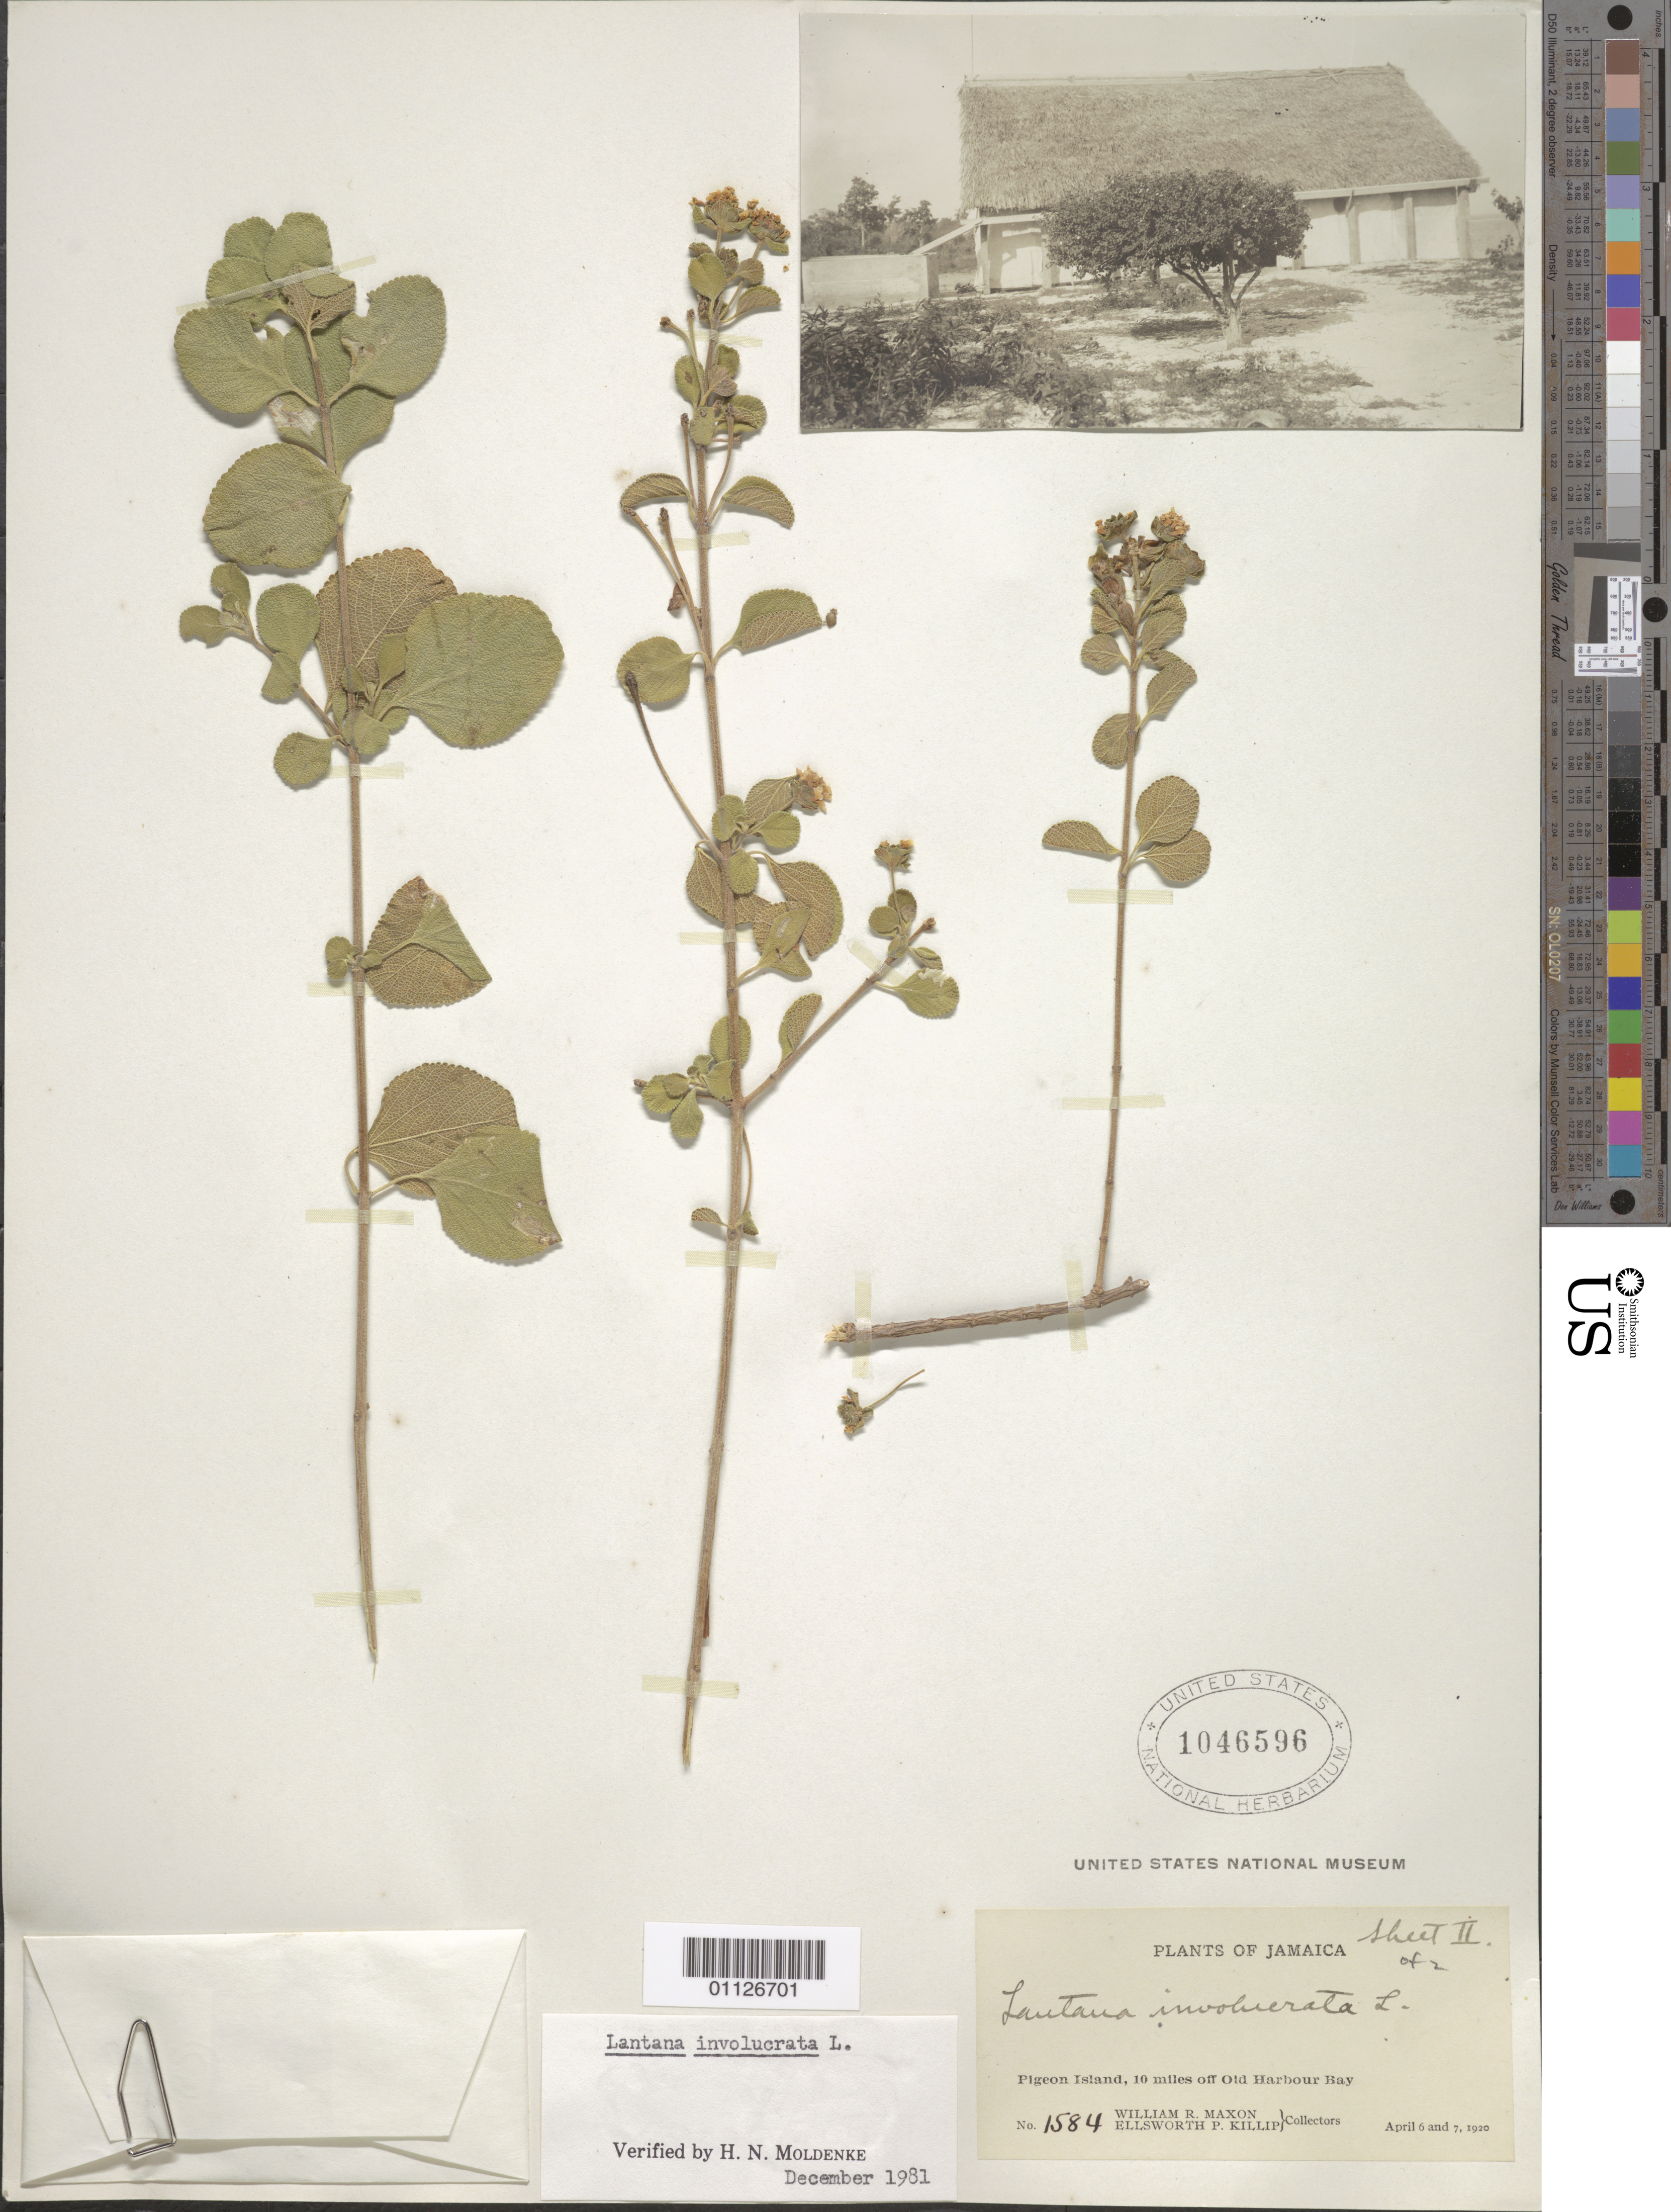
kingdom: Plantae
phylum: Tracheophyta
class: Magnoliopsida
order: Lamiales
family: Verbenaceae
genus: Lantana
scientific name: Lantana involucrata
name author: L.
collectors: W. R. Maxon & E. P. Killip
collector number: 1584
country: Jamaica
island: Pigeon Island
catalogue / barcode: US 1046596